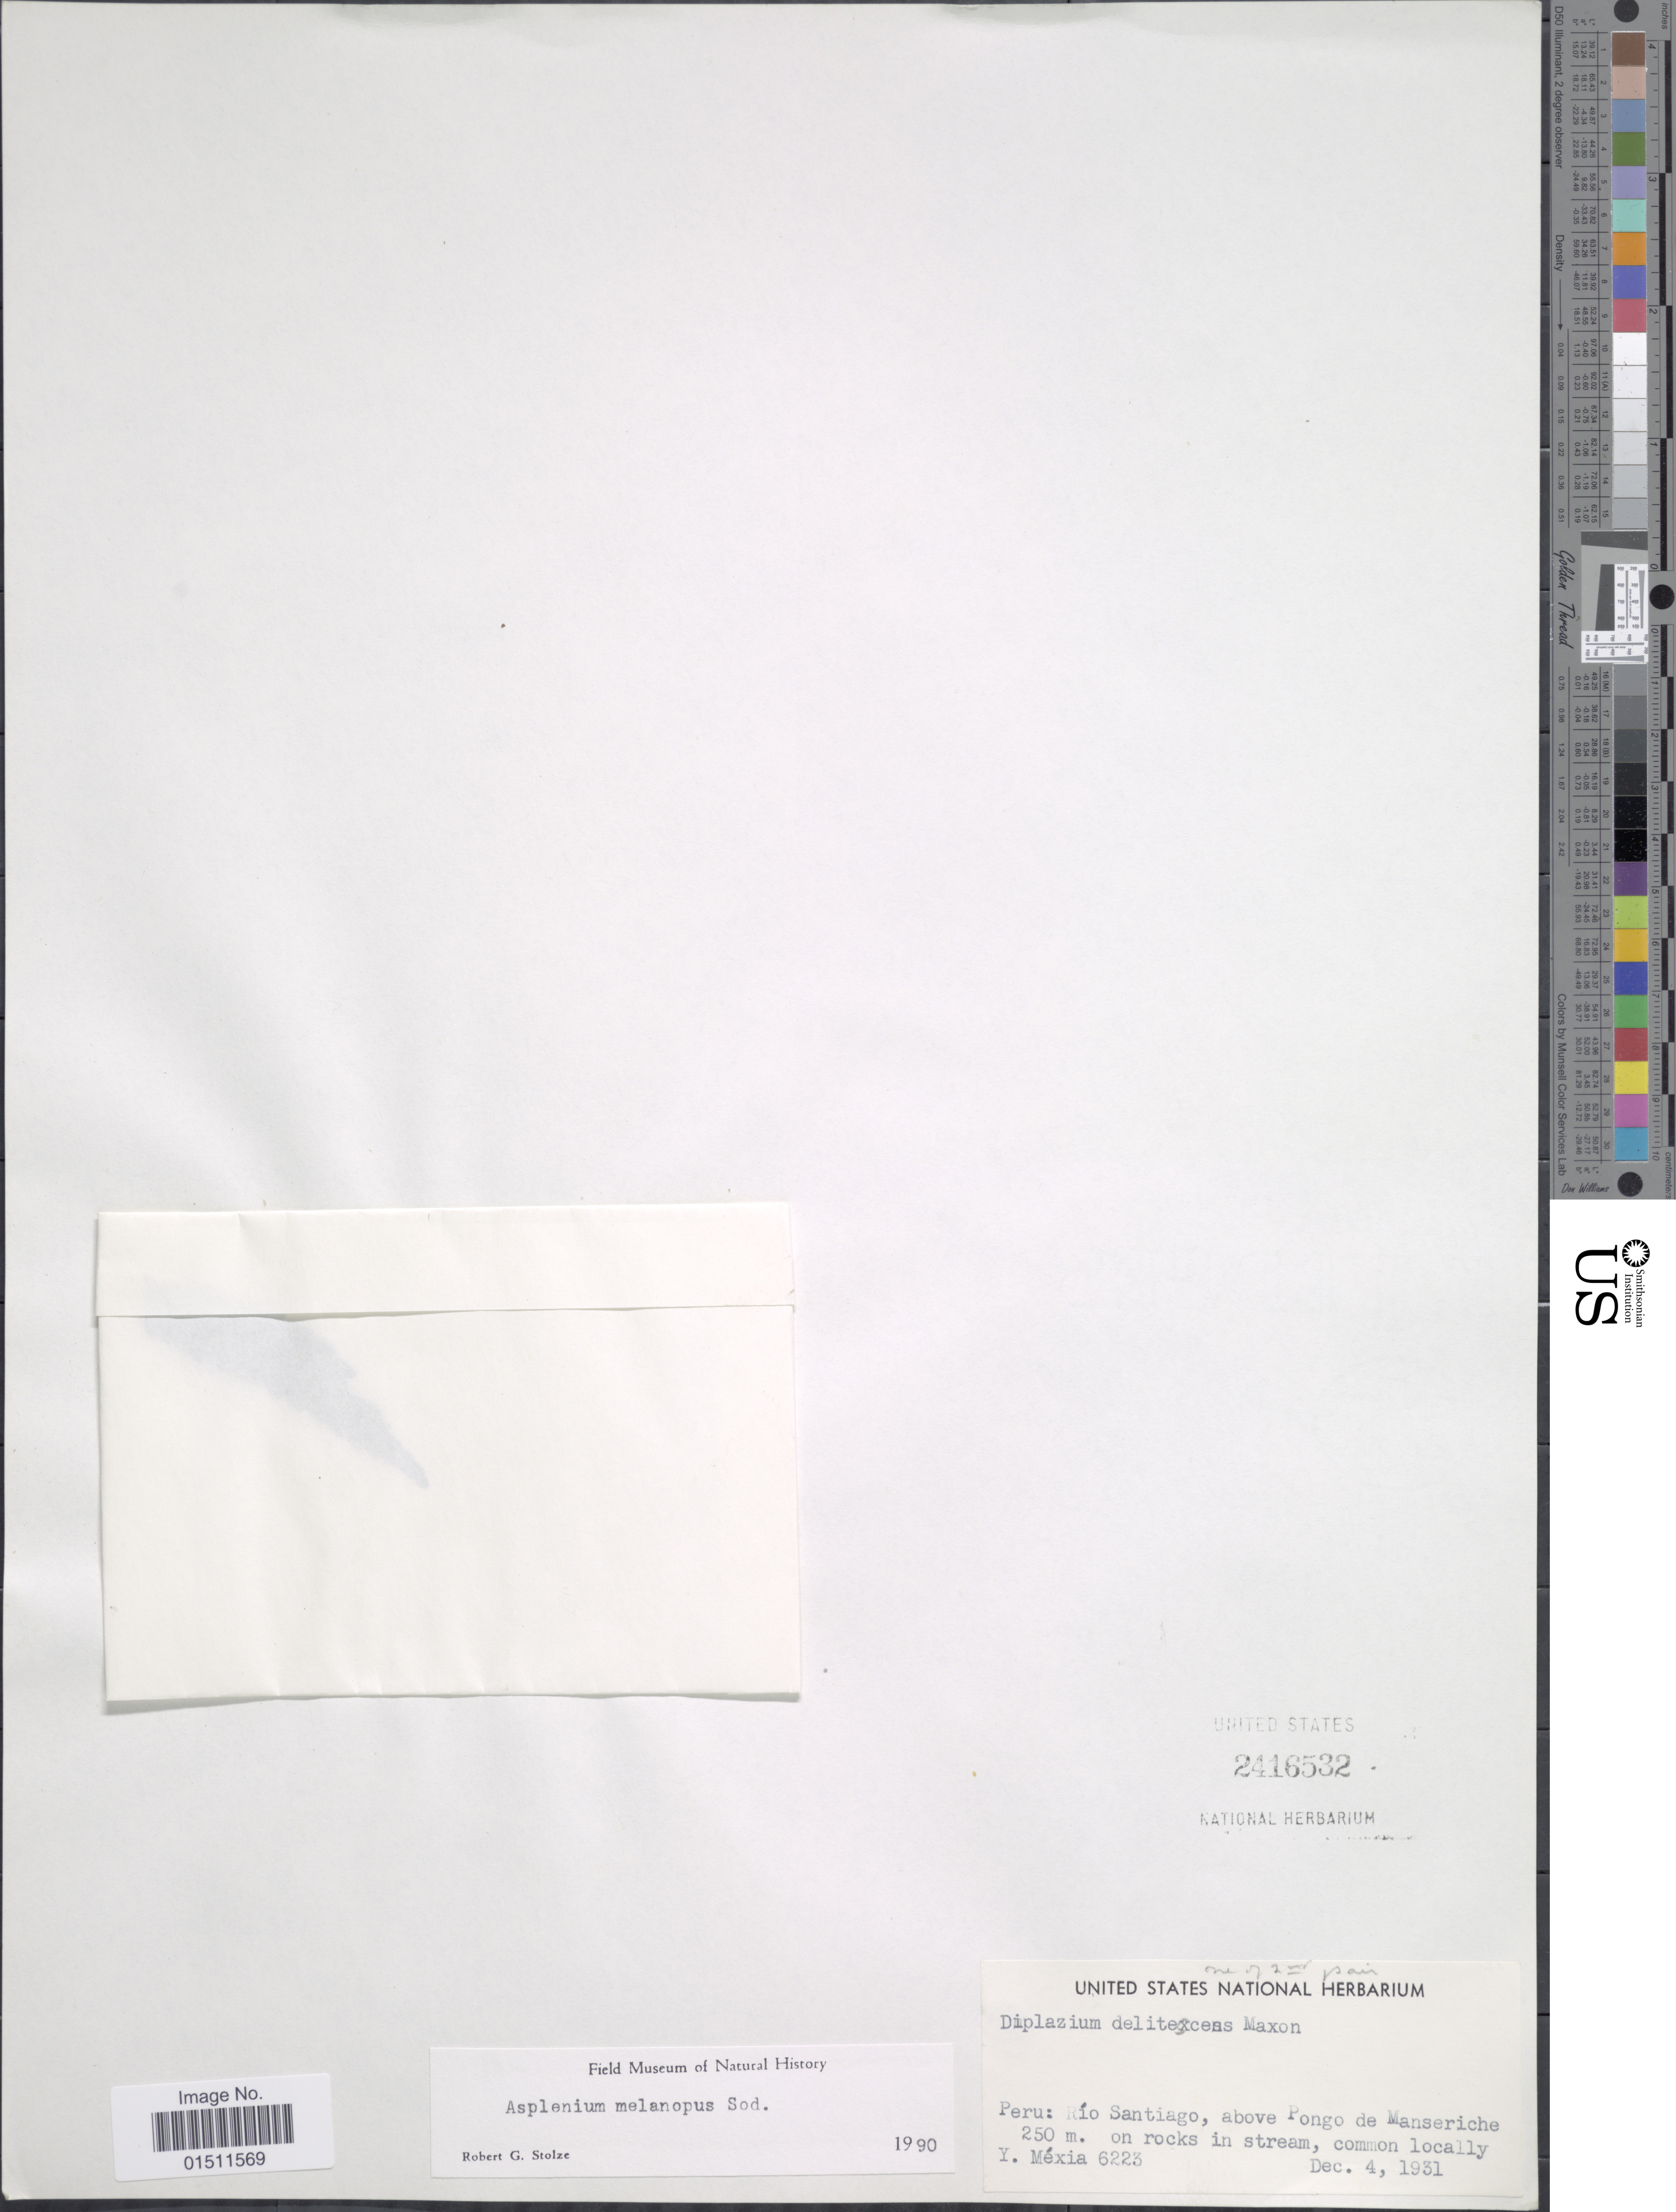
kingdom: Plantae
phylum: Tracheophyta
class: Polypodiopsida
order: Polypodiales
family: Aspleniaceae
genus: Asplenium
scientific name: Asplenium melanopus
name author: Sodiro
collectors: Y. Mexia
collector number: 6223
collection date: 1931-12-04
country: Peru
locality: Rio Santiago, above Pongo de Manseriche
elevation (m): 250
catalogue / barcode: US 2416532